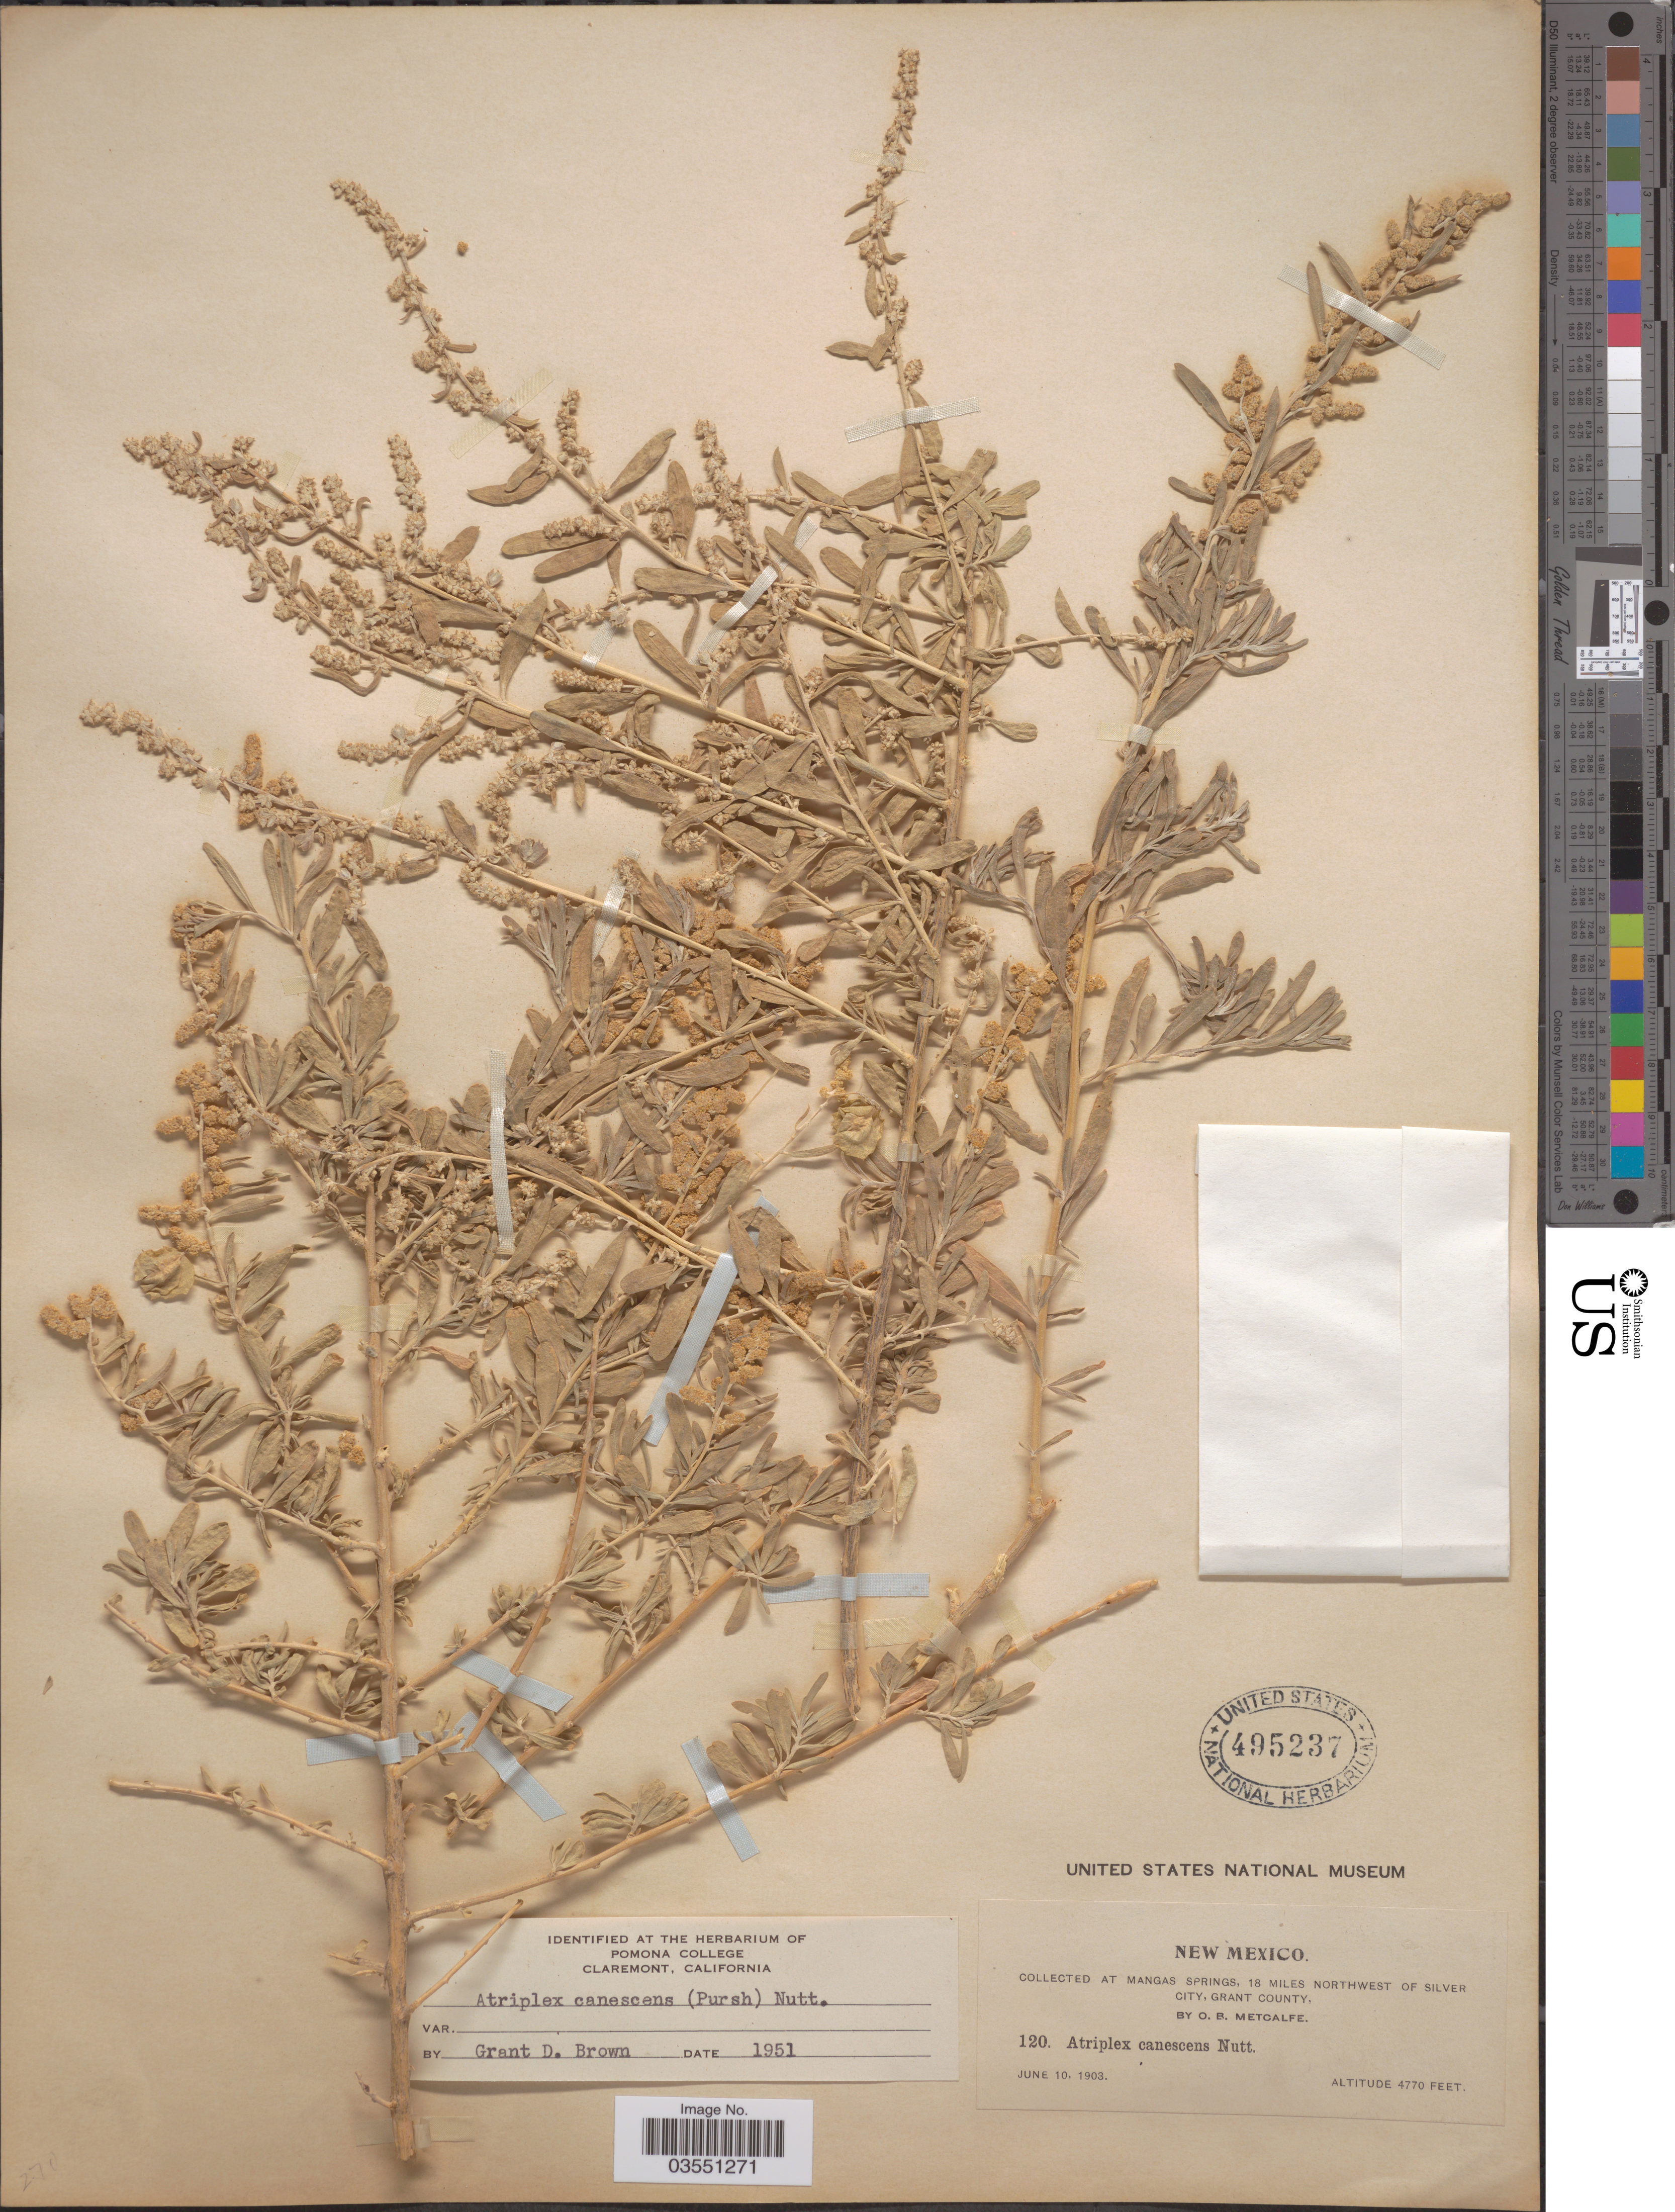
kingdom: Plantae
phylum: Tracheophyta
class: Magnoliopsida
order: Caryophyllales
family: Amaranthaceae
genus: Atriplex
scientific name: Atriplex canescens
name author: (Pursh) Nutt.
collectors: O. B. Metcalfe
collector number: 120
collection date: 1903-06-10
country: United States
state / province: New Mexico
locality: At Mangas Springs, 18 miles Northwest of Silver City, Grant County.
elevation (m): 1454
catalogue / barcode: US 495237